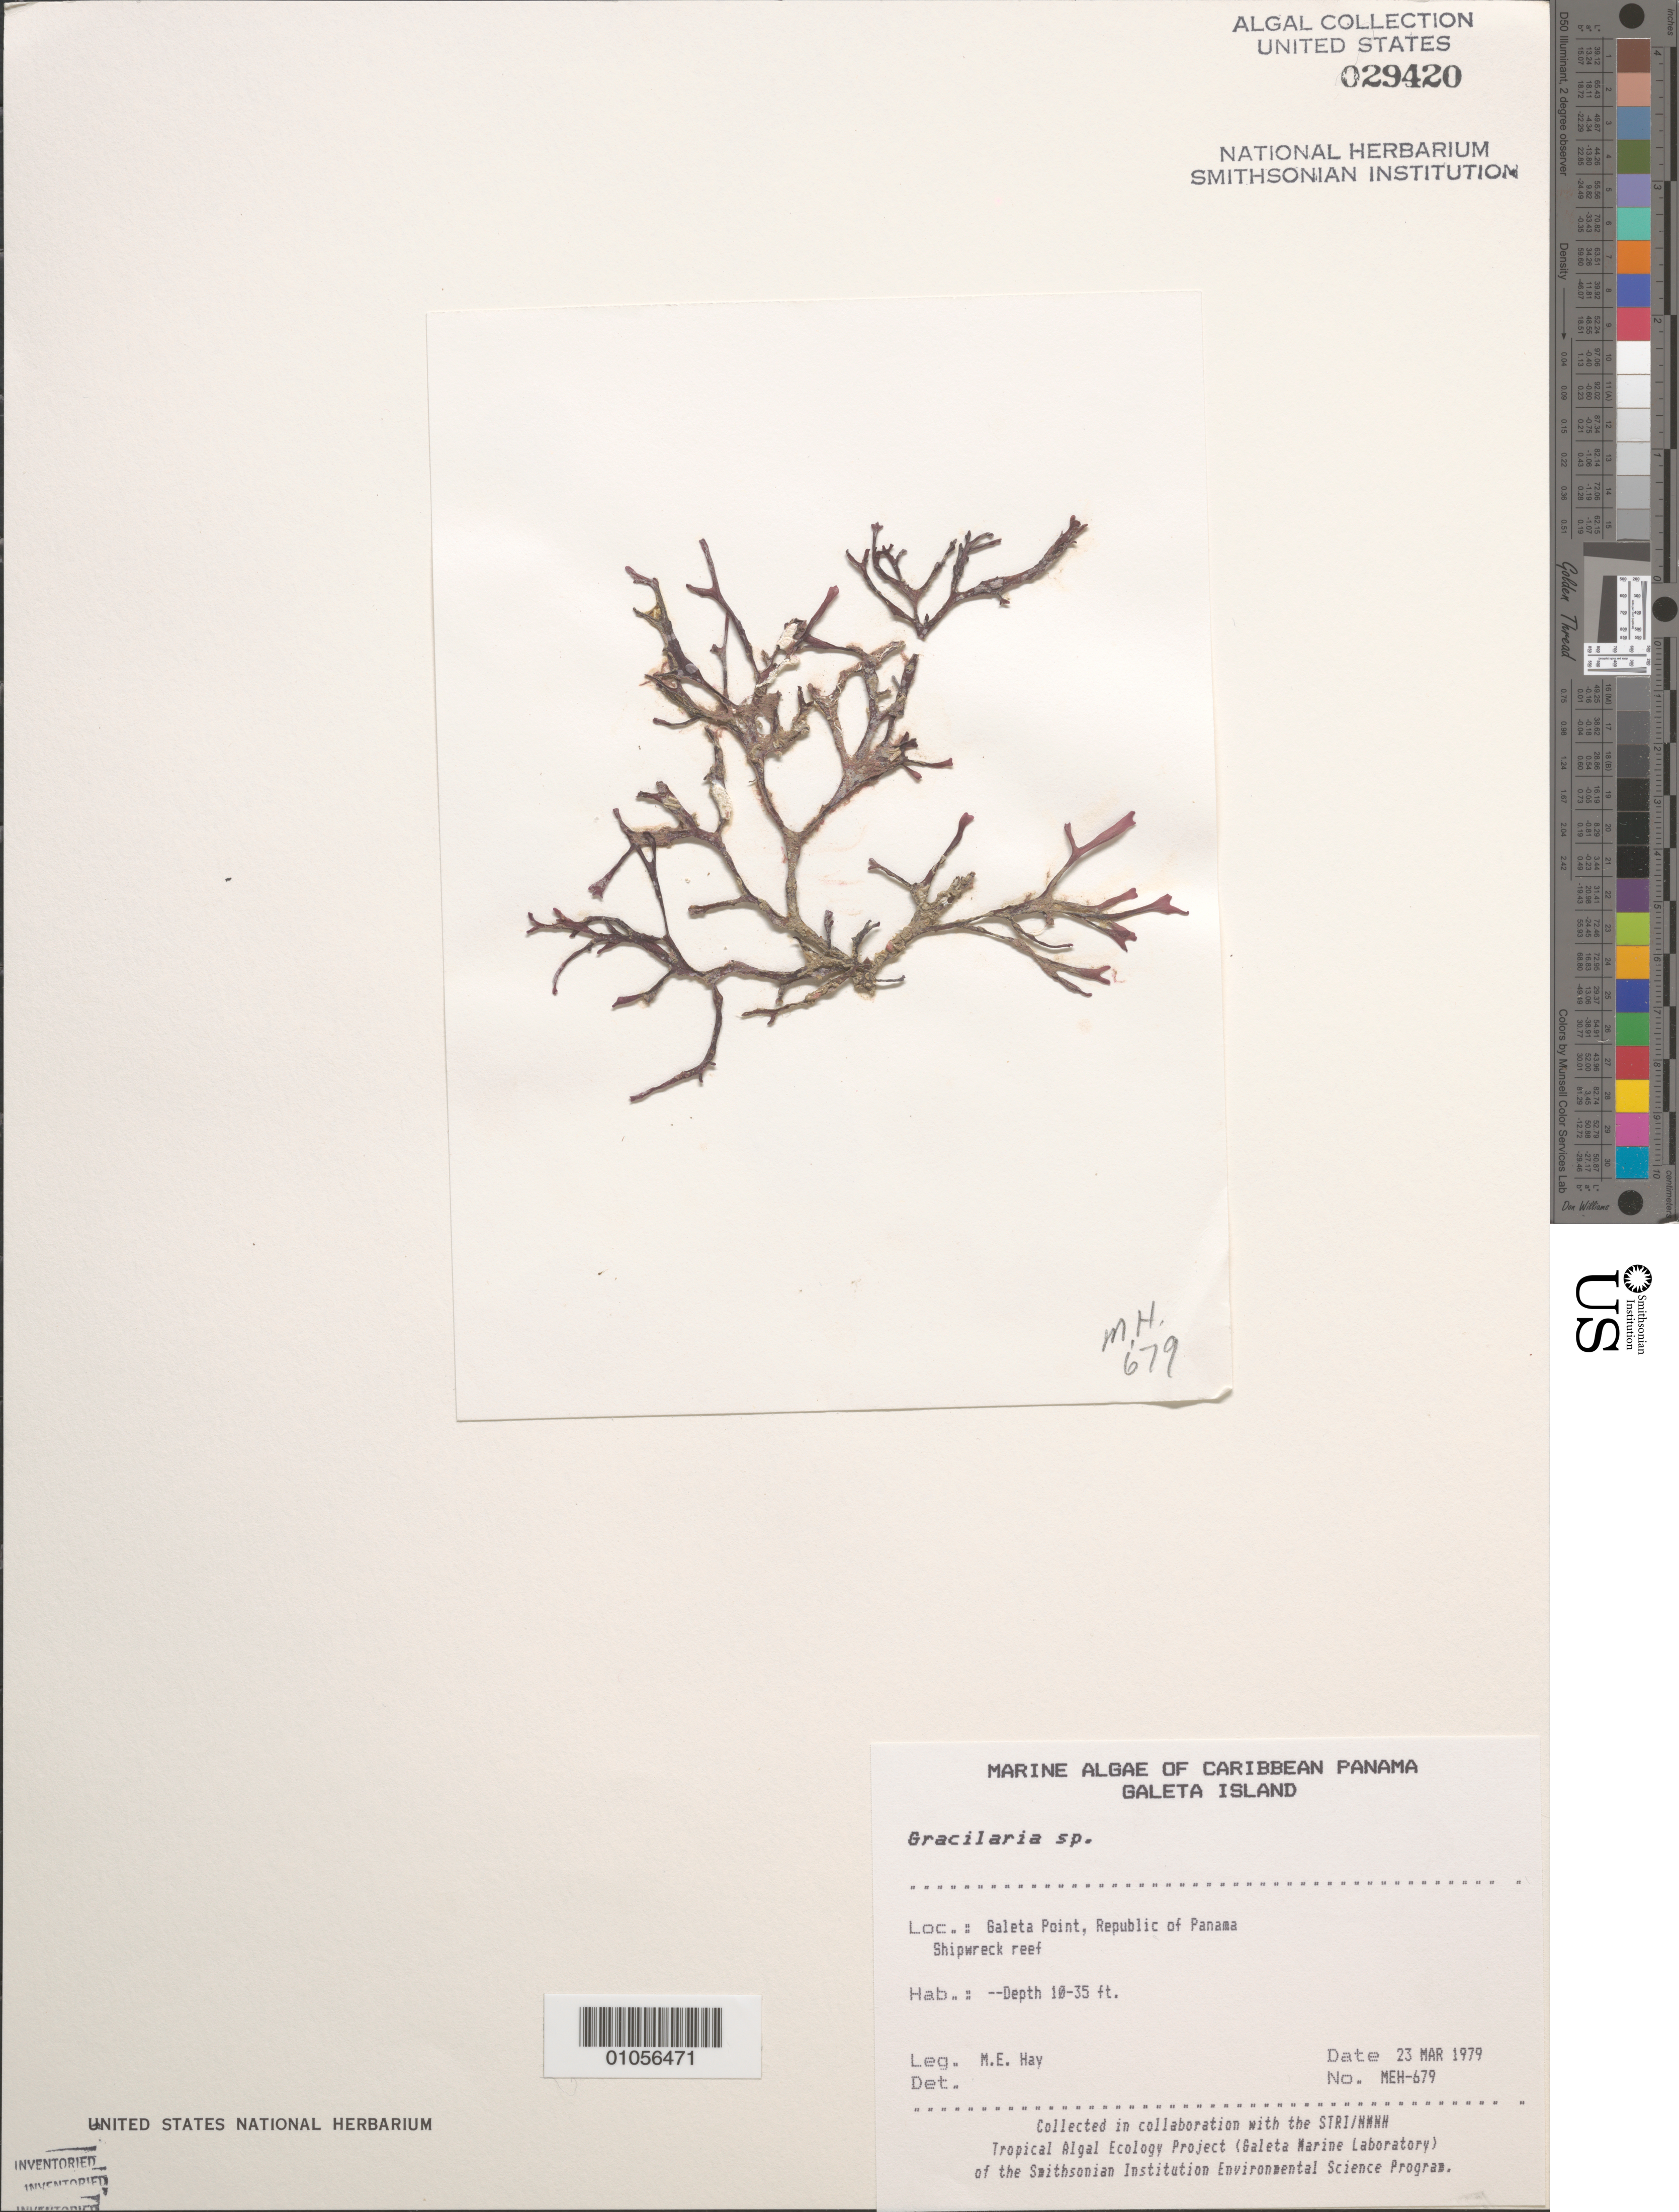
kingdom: Plantae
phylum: Rhodophyta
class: Florideophyceae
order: Gracilariales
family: Gracilariaceae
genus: Gracilaria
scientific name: Gracilaria sp.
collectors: M. E. Hay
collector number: MEH-679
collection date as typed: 23 Mar 1979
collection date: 1979-03-23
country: Panama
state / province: Colón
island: Galeta Island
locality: Galeta Point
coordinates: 9 24'18"N, 79 51'48.5"W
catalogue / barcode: US 29420